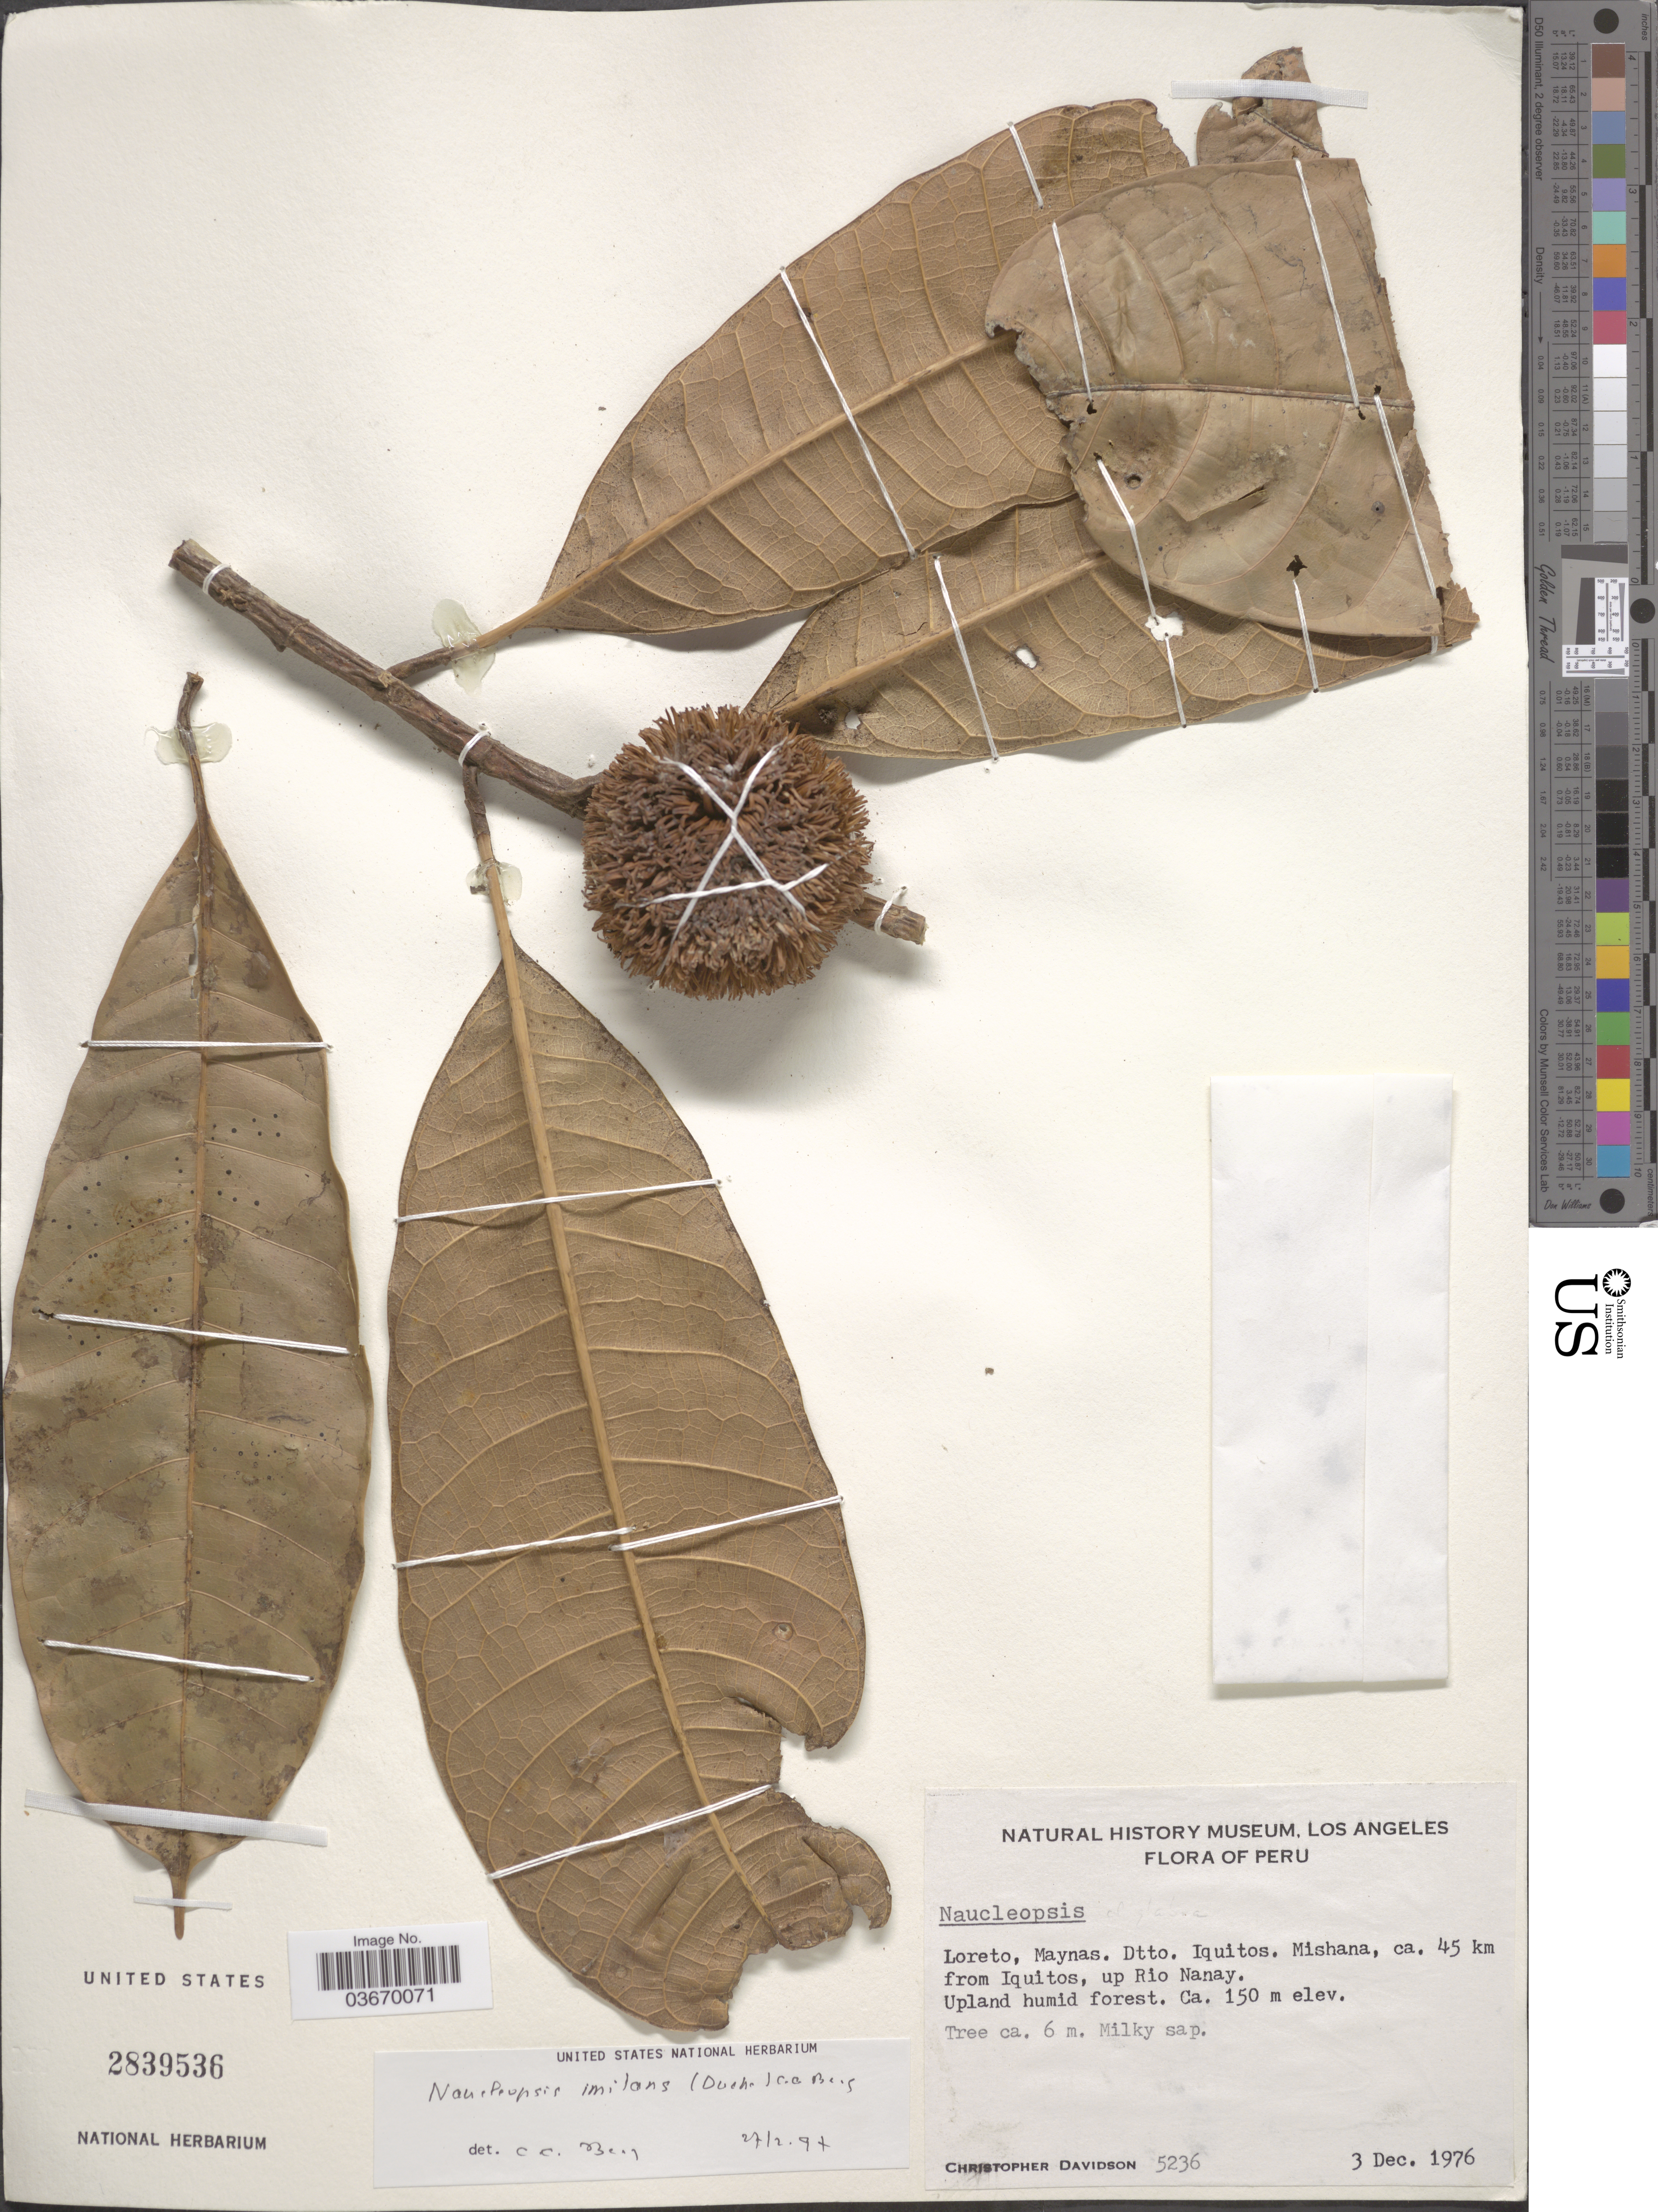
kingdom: Plantae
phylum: Tracheophyta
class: Magnoliopsida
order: Rosales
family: Moraceae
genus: Naucleopsis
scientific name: Naucleopsis imitans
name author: (Ducke) C.C. Berg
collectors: C. Davidson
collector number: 5236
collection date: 1976-12-03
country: Peru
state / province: Loreto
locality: Maynas. Dtto. Iquitos. Mishana, ca. 45 km from Iquitos, up Rio Nanay.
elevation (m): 150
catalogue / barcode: US 2839536